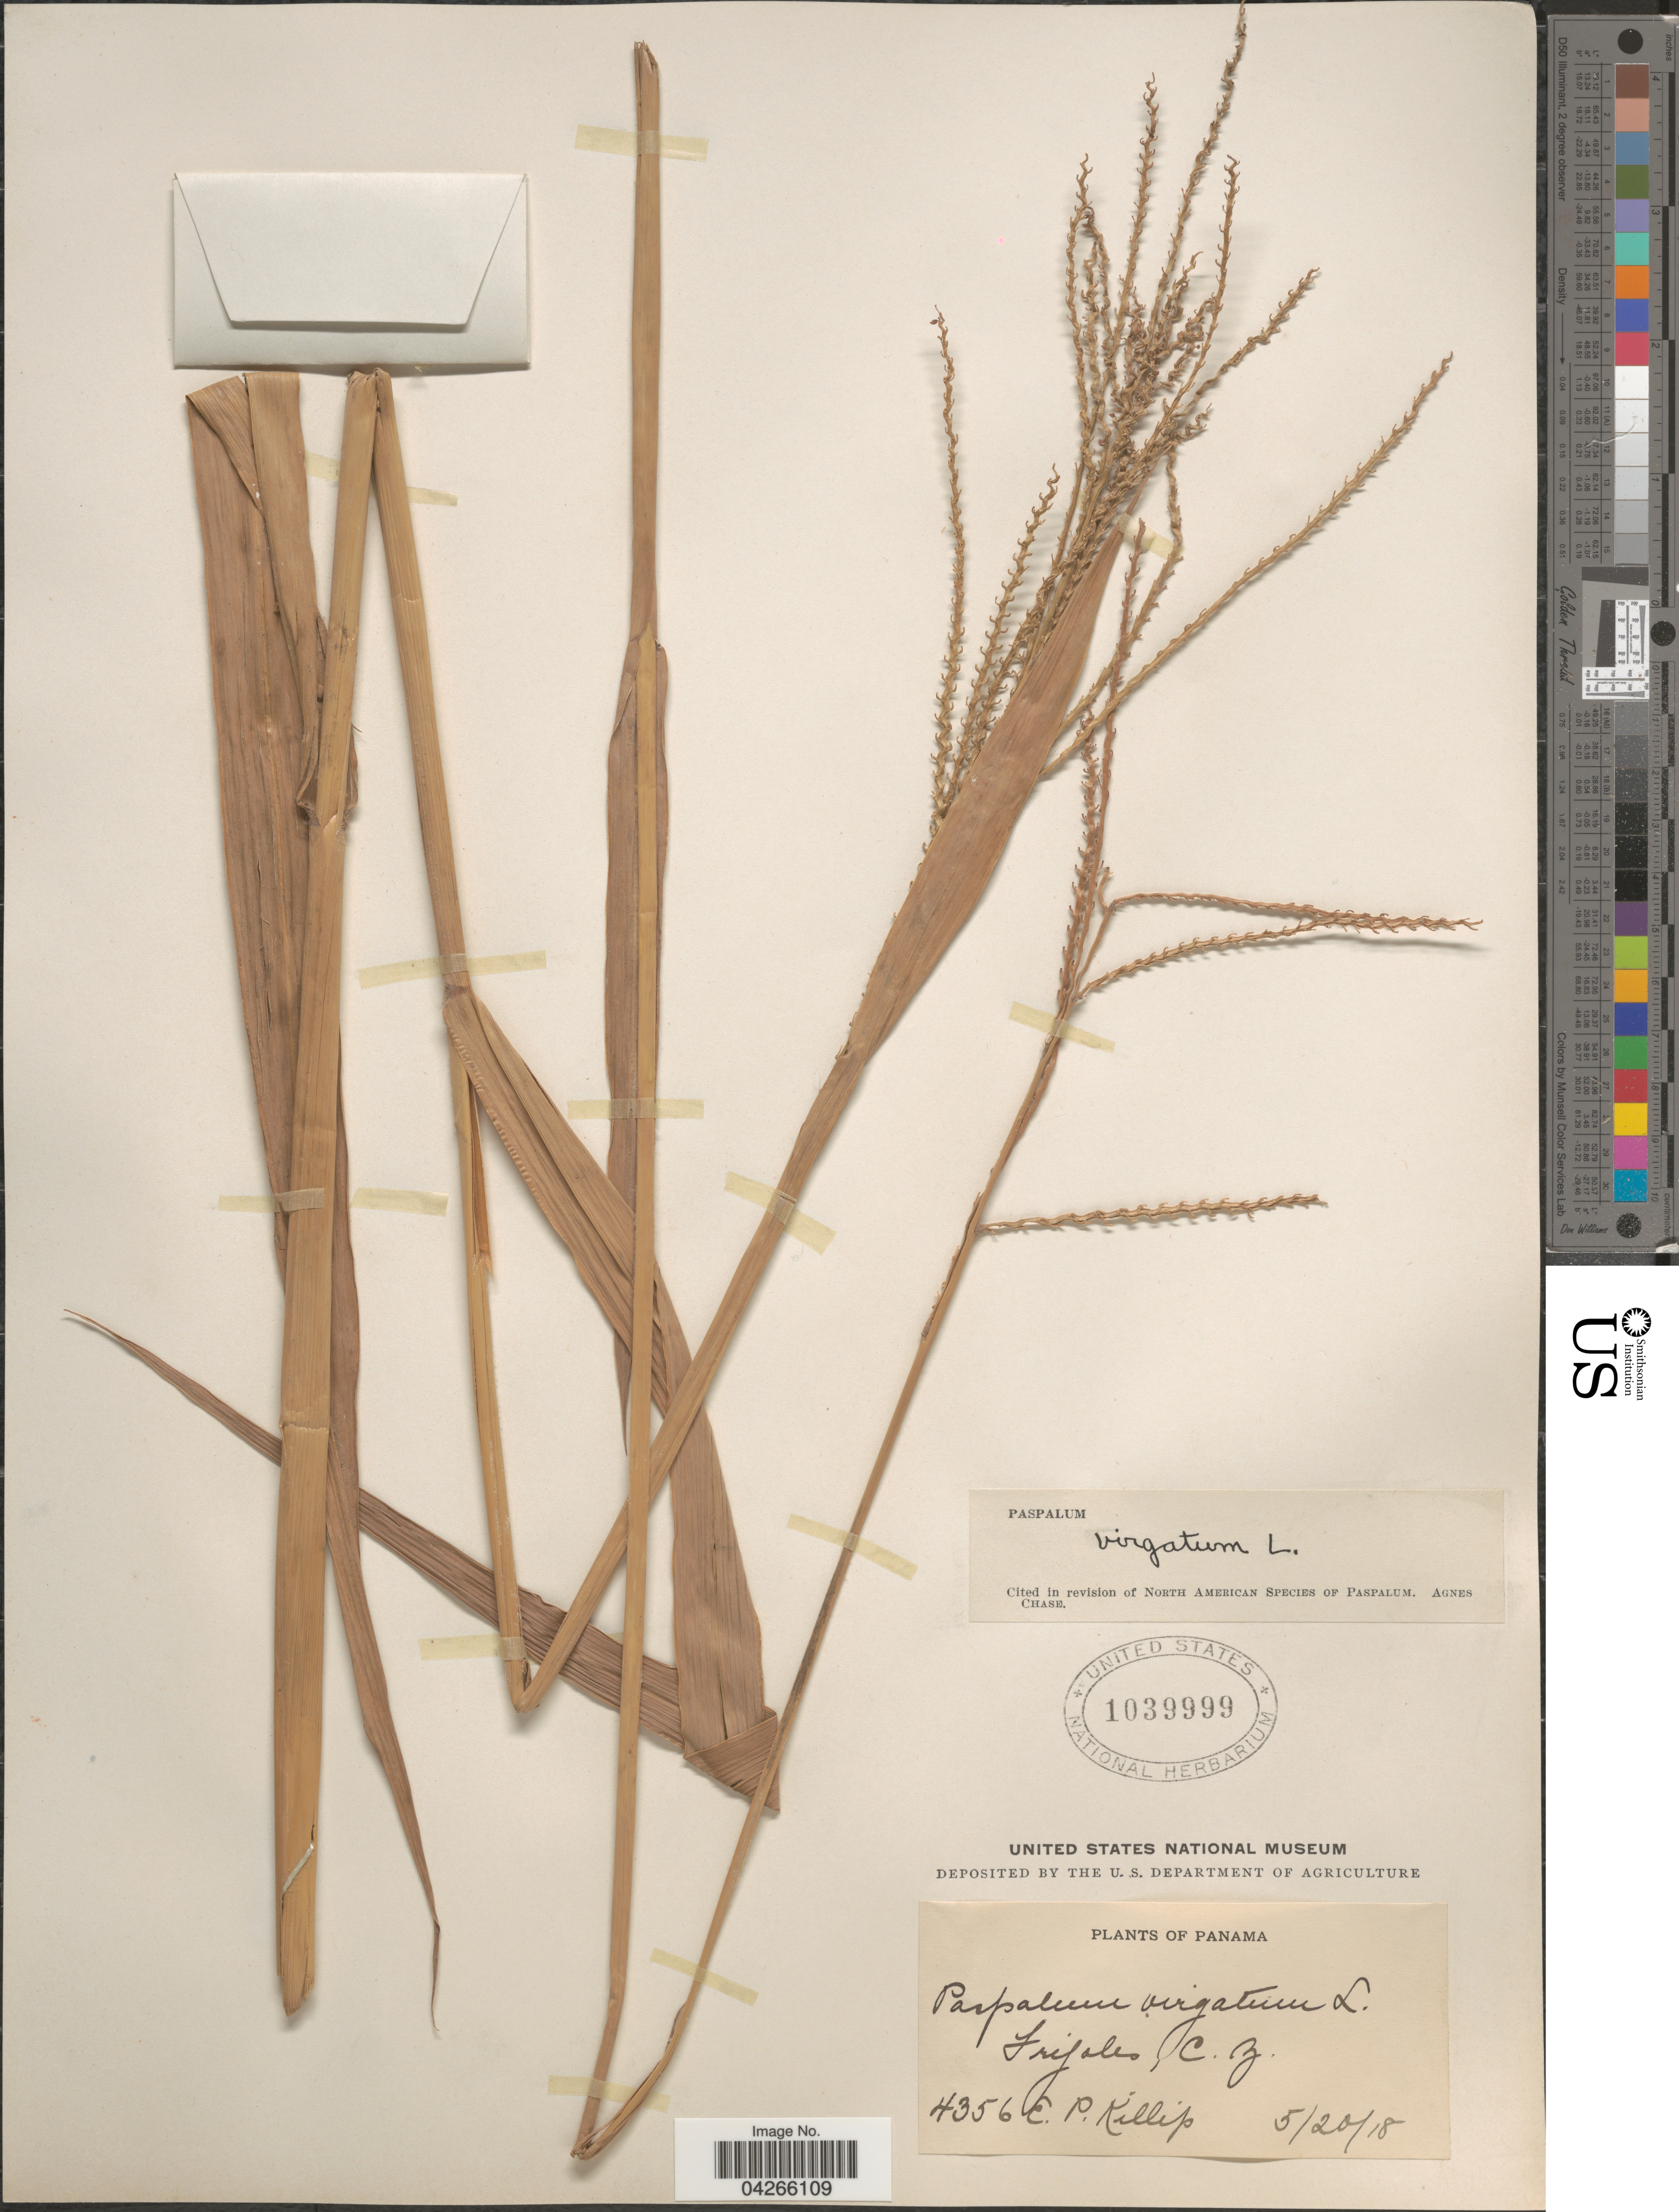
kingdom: Plantae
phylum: Tracheophyta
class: Liliopsida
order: Poales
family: Poaceae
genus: Paspalum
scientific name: Paspalum virgatum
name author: L.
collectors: E. P. Killip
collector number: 4356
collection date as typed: Transcribed d/m/y: 20/5/18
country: Panama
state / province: Colón / Panamá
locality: Frijoles, C. Z.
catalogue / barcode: US 1039999